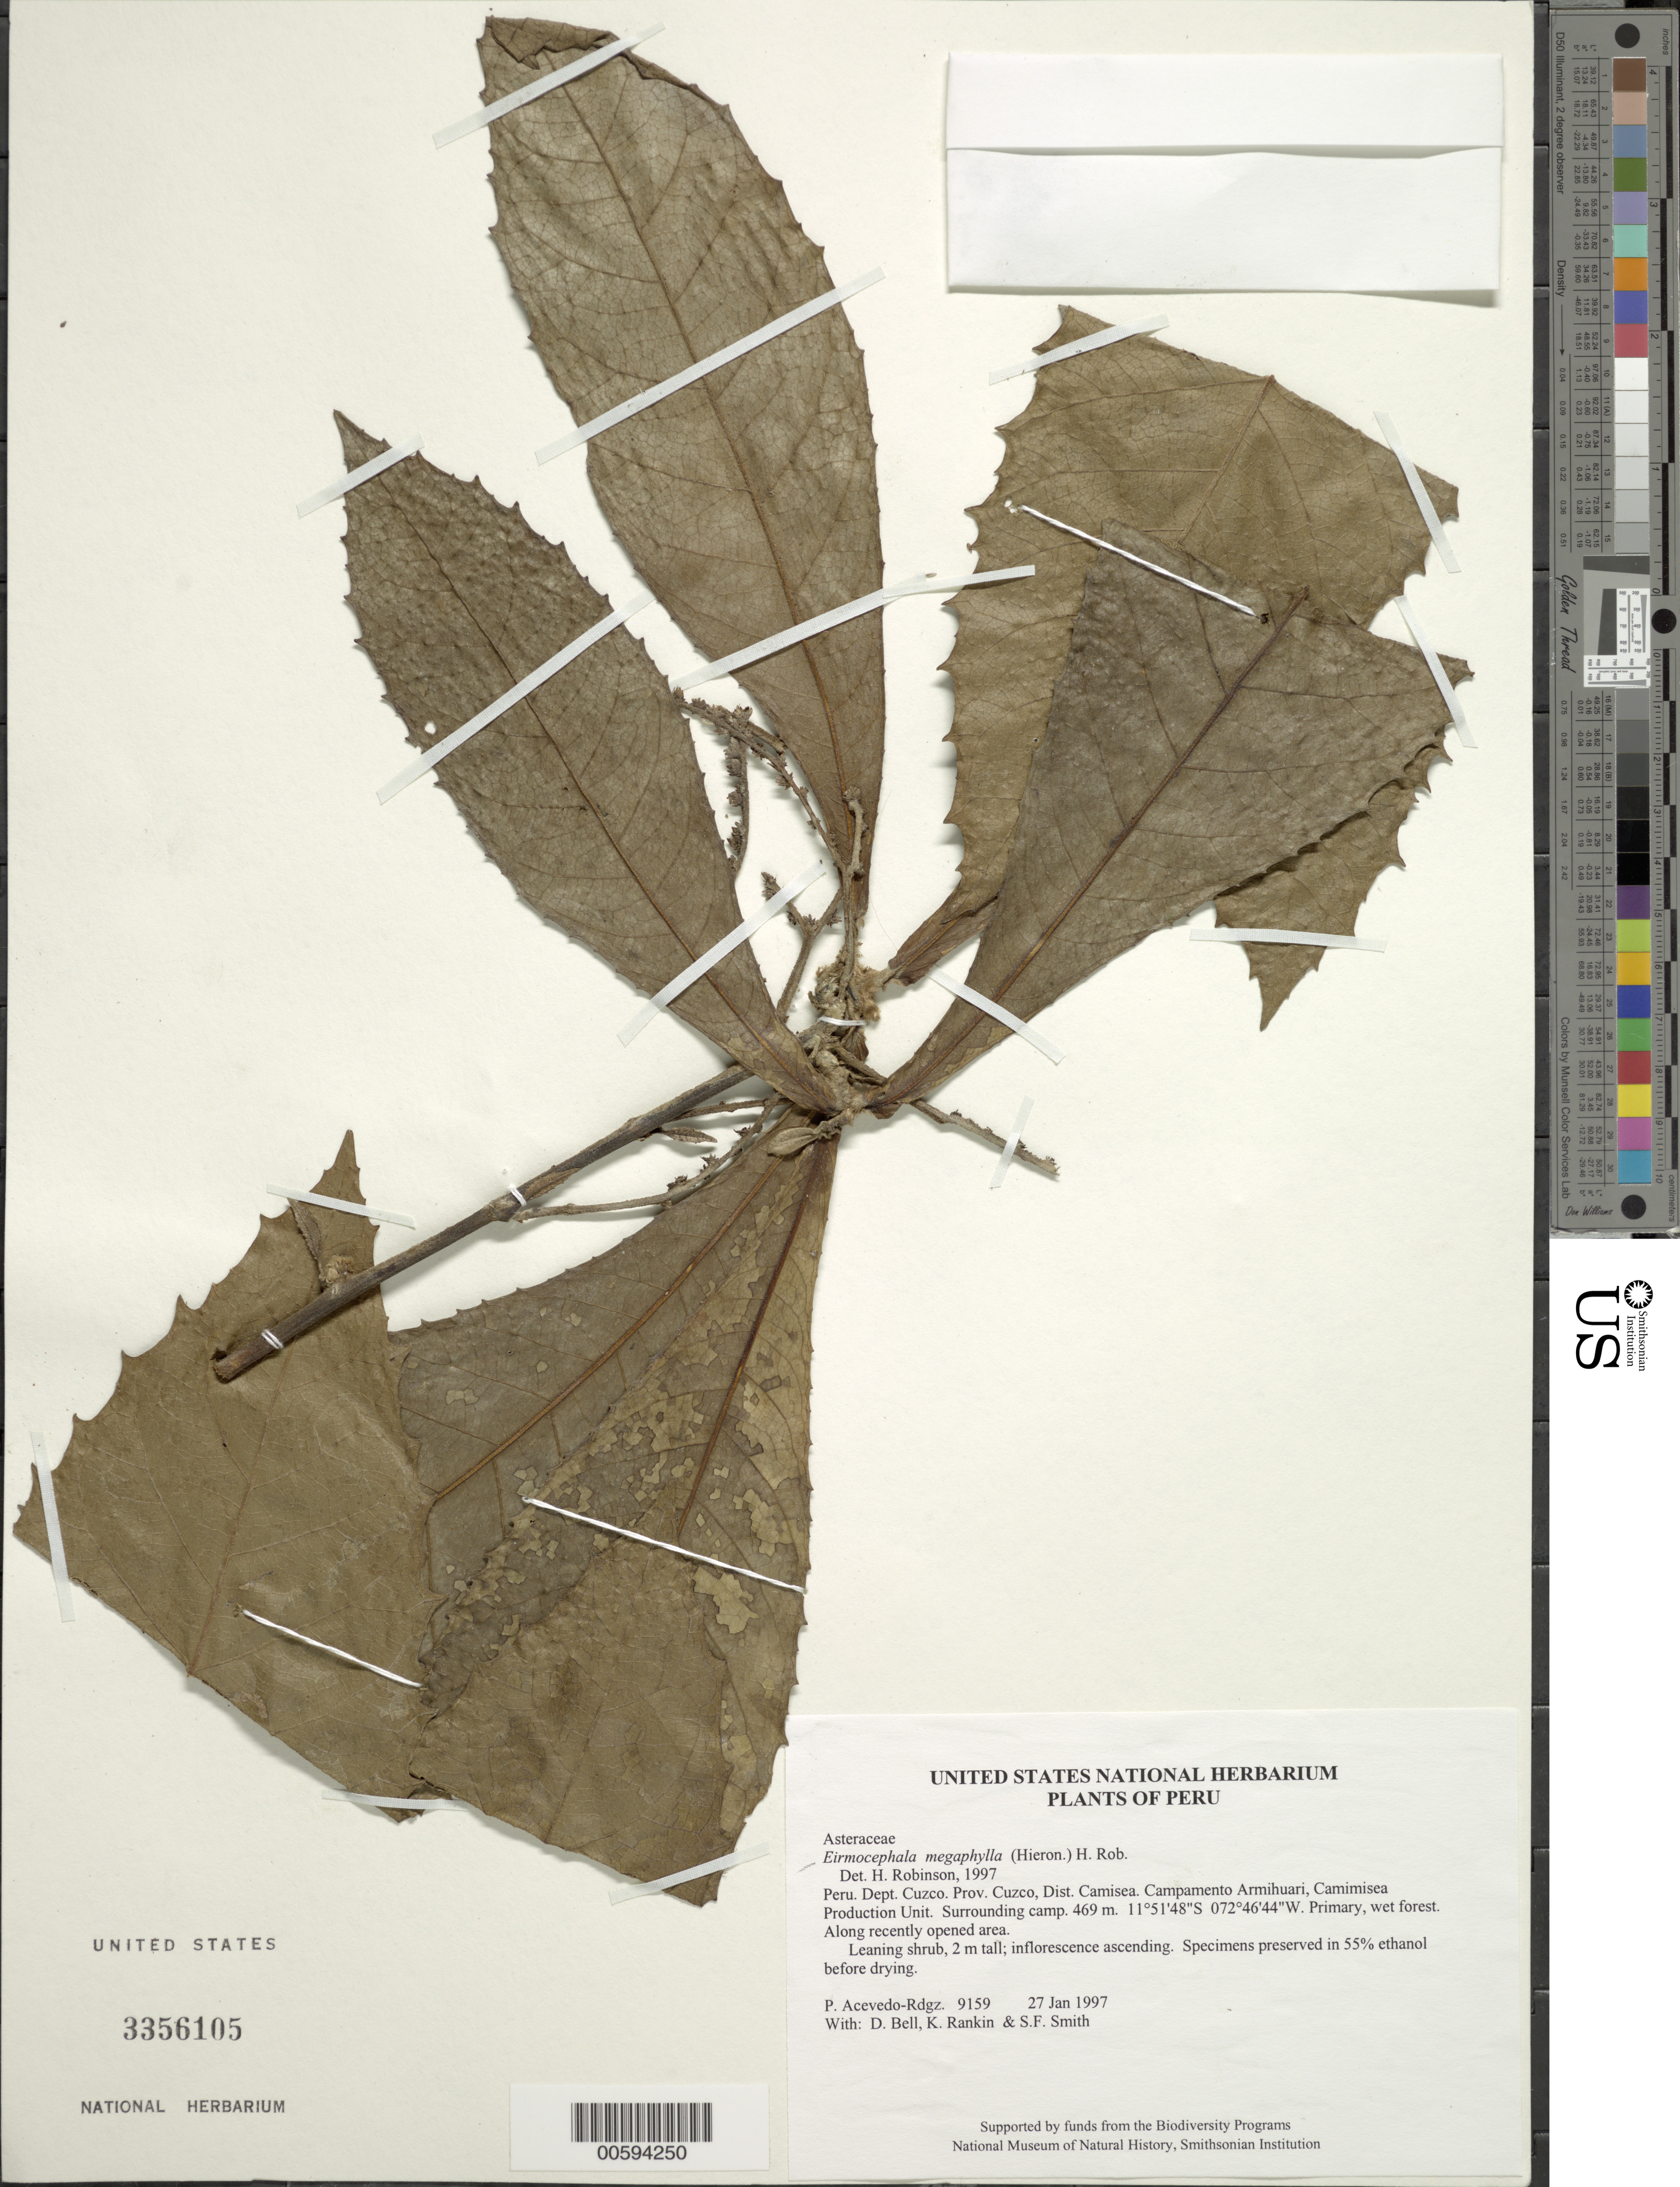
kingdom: Plantae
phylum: Tracheophyta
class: Magnoliopsida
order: Asterales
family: Asteraceae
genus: Eirmocephala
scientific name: Eirmocephala megaphylla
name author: (Hieron.) H. Rob.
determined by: Robinson, Harold E., (US)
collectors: P. Acevedo-Rodr., D. A. Bell, K. B. Rankin & S.F. Smith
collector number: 9159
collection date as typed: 27 Jan 1997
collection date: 1997-01-27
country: Peru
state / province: Cusco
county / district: Cusco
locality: Districto Camisea, Campamento Armihuari, Camimisea Production Unit. Surrounding camp.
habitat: Primary, wet forest. Along recently opened area.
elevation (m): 469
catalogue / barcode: US 3356105